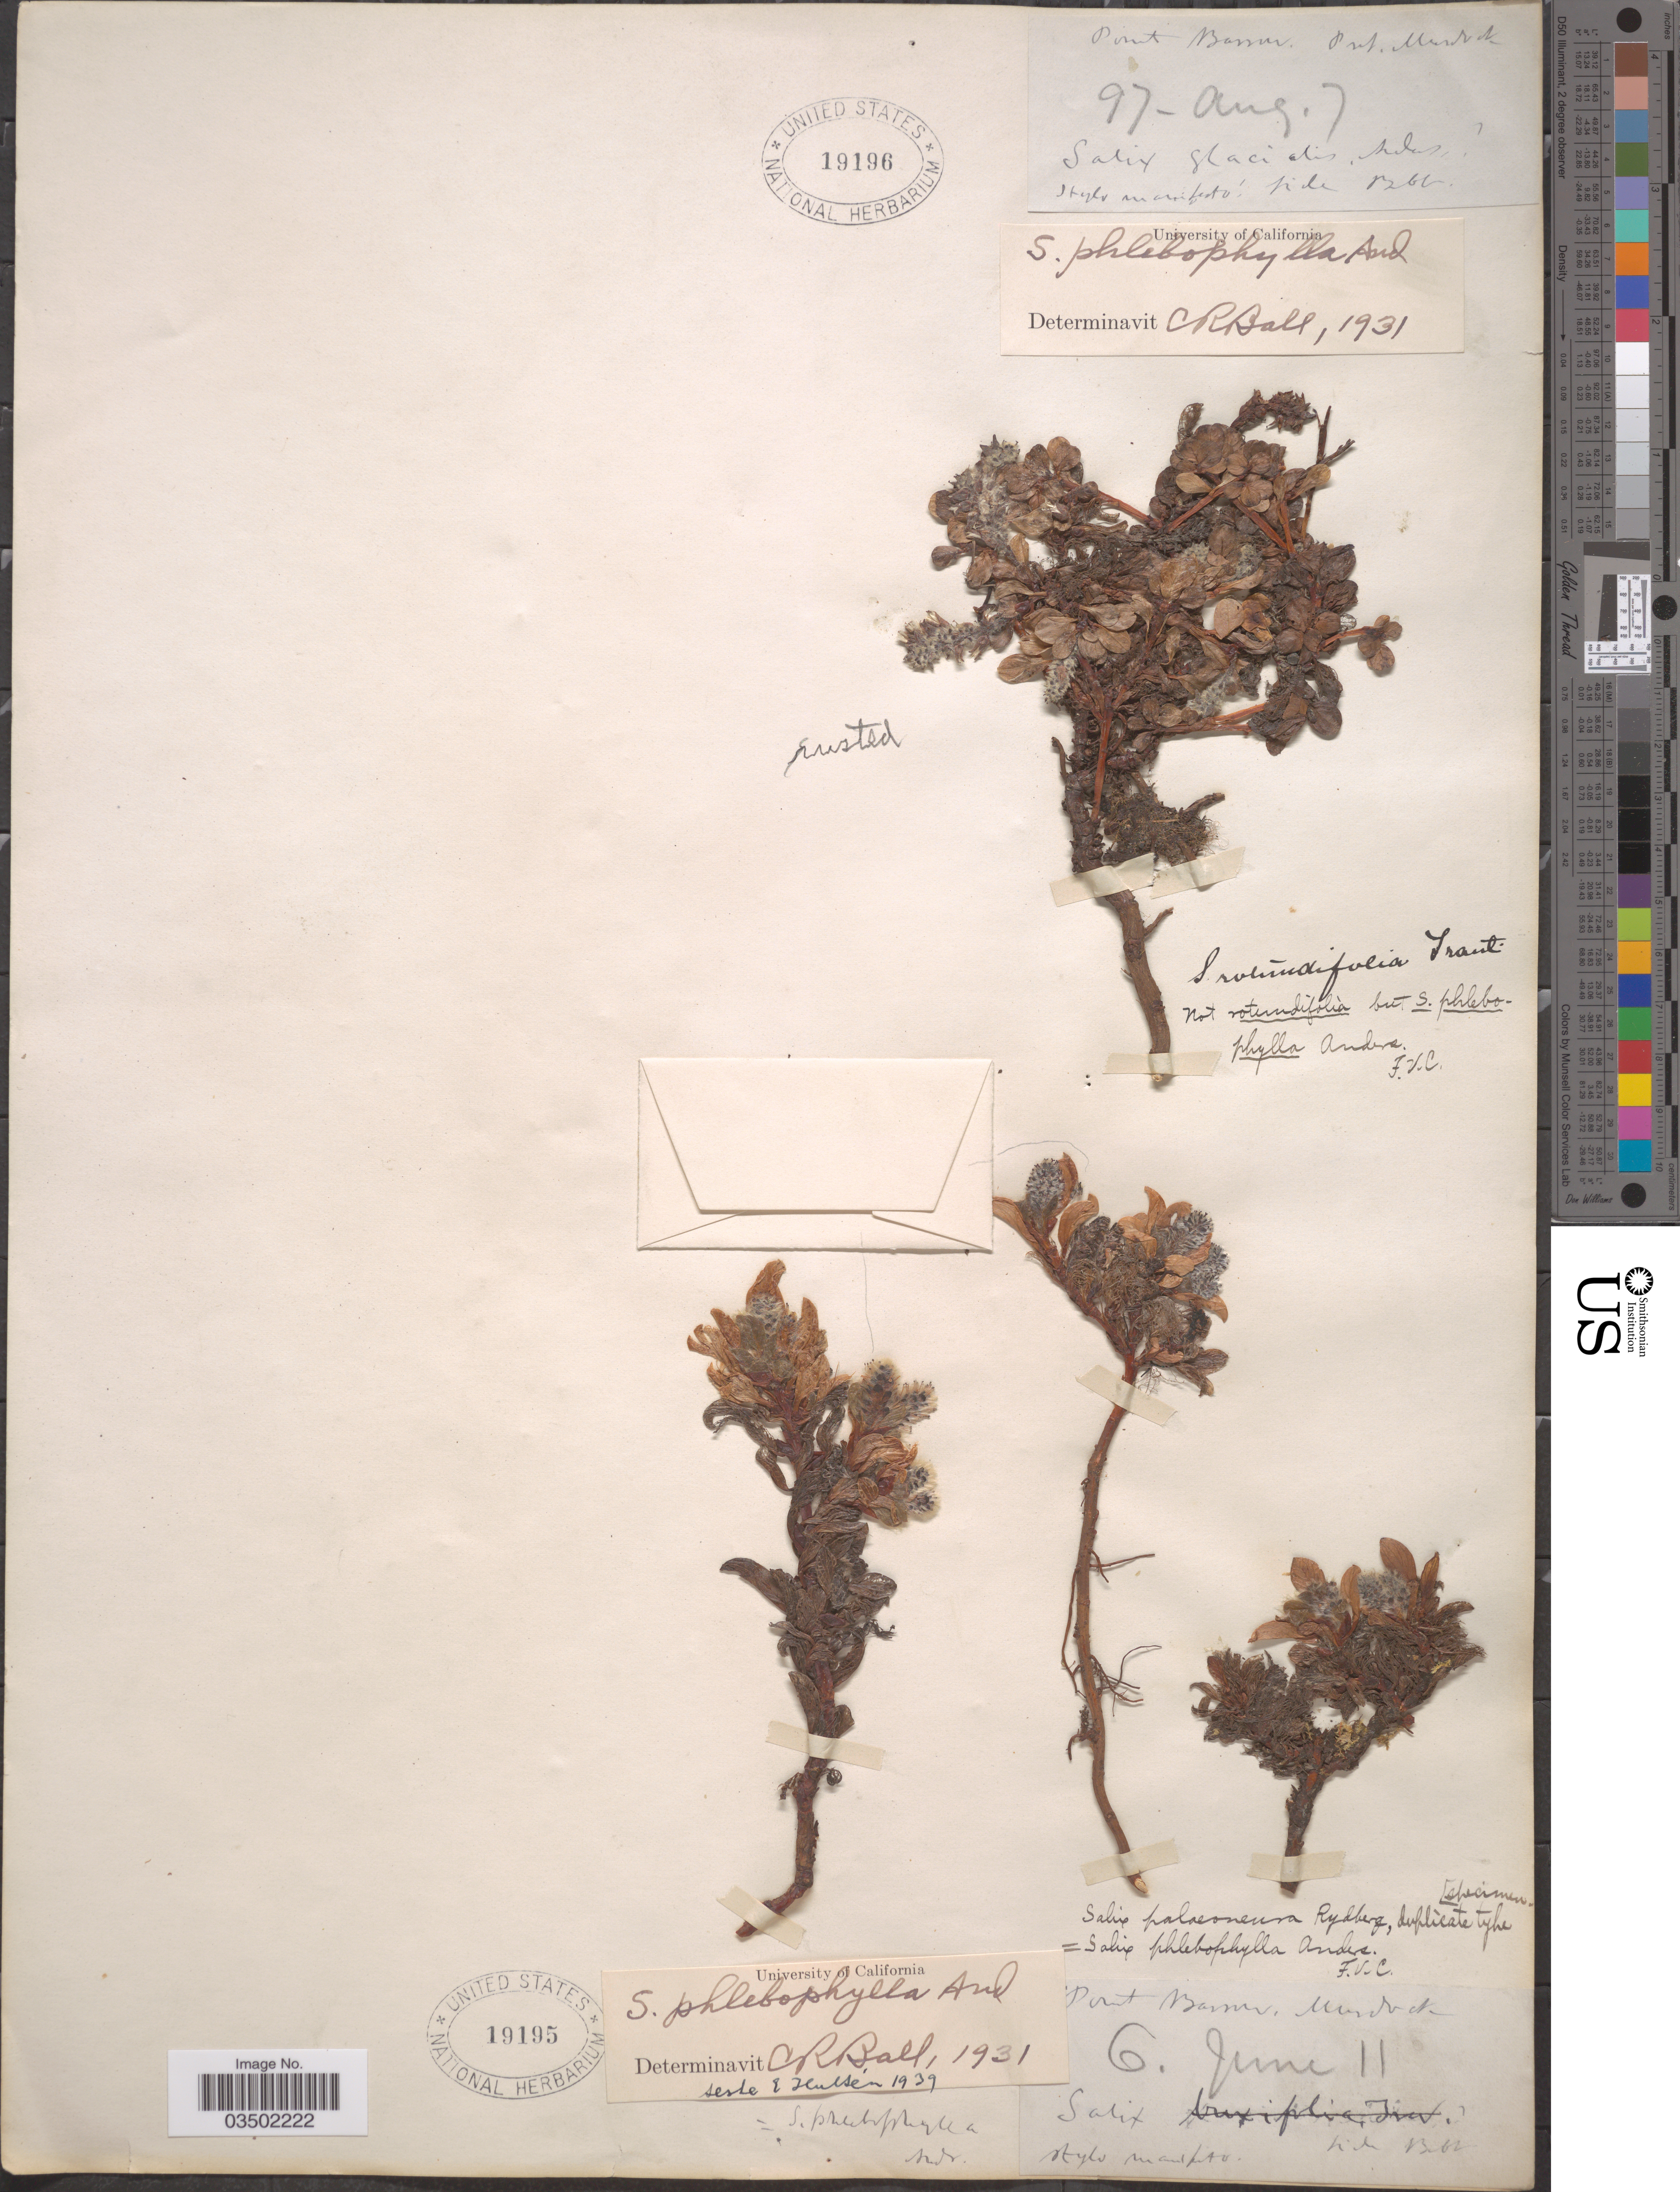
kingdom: Plantae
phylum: Tracheophyta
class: Magnoliopsida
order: Malpighiales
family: Salicaceae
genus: Salix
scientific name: Salix phlebophylla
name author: Andersson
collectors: -. Murdock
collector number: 6?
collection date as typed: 6. Jun 11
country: United States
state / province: Alaska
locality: Point Barrow.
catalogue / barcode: US 19195-2